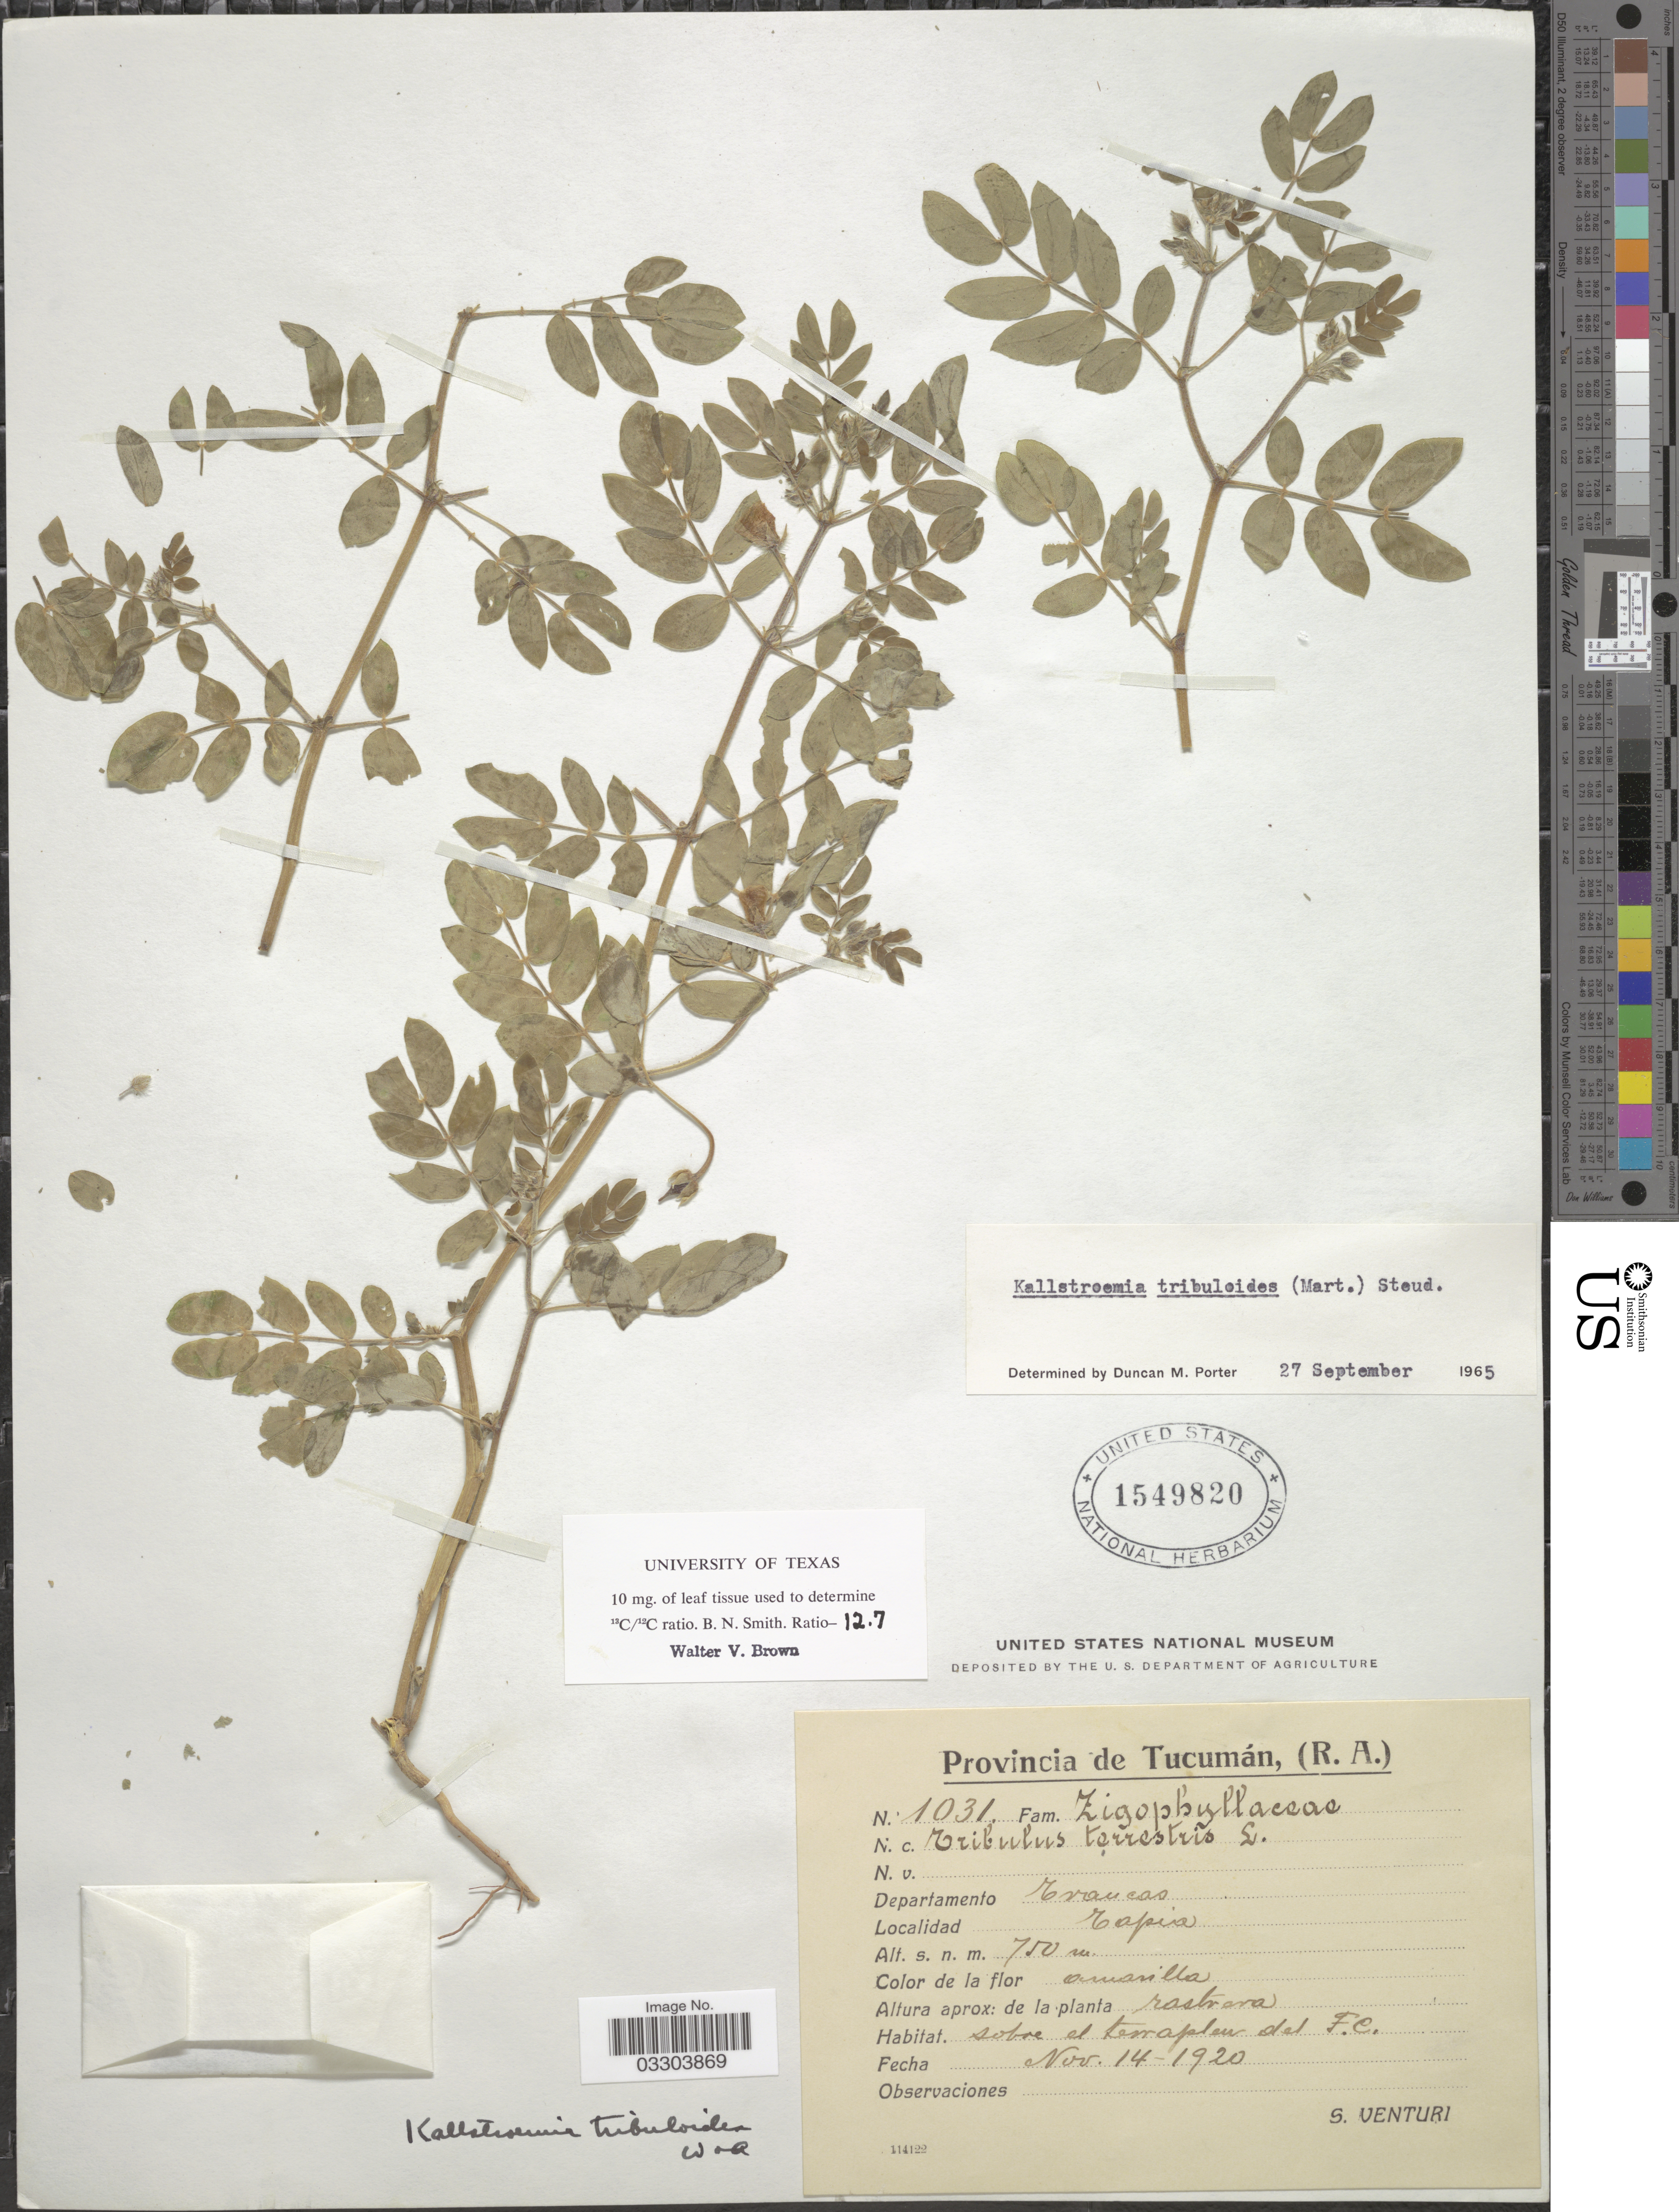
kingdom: Plantae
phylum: Tracheophyta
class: Magnoliopsida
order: Zygophyllales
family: Zygophyllaceae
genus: Kallstroemia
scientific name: Kallstroemia tribuloides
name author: (Mart.) Steud.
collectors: S. Venturi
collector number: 1031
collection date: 1920-11-14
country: Argentina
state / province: Tucuman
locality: Departamento Trancas. Tapia.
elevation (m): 750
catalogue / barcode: US 1549820